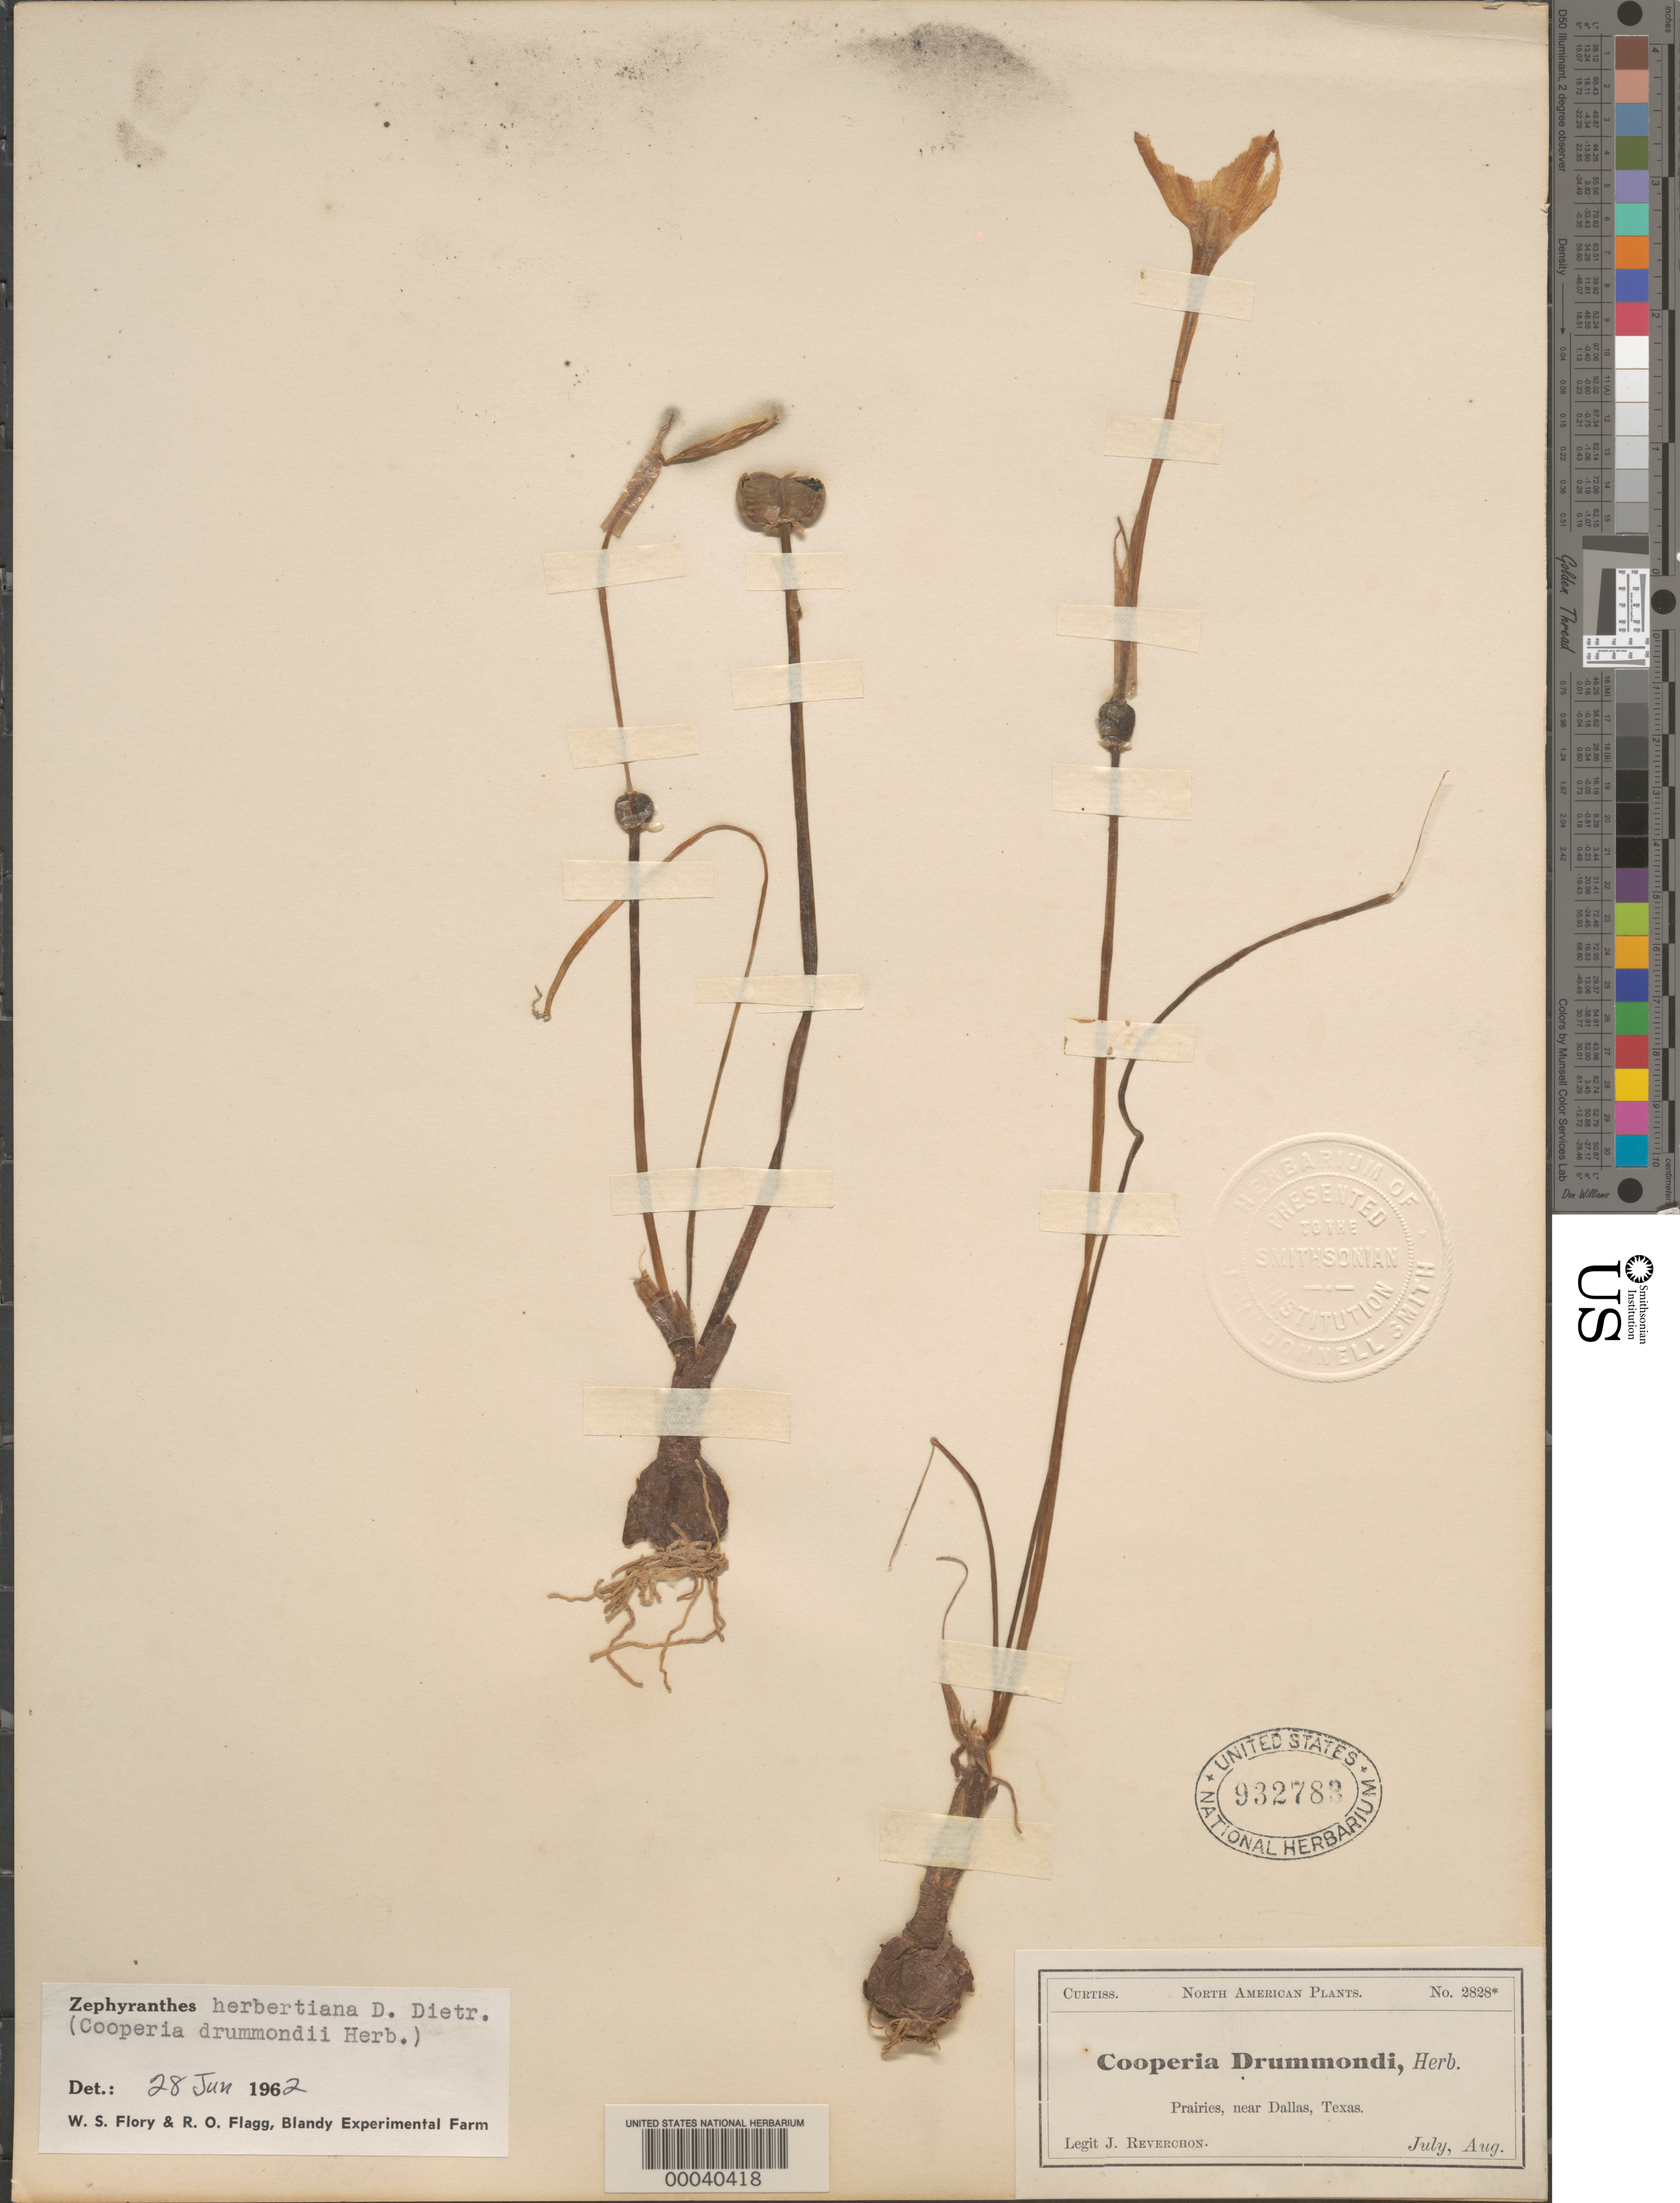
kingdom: Plantae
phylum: Tracheophyta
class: Liliopsida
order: Asparagales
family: Amaryllidaceae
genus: Zephyranthes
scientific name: Zephyranthes herbertiana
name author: D. Dietr.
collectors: J. Reverchon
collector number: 2828 A.h.curtiss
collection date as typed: Jul 1879 to -- Aug 1879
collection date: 1879-07/1879-08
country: United States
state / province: Texas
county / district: Dallas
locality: Near dallas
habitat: Prairies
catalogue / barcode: US 932783